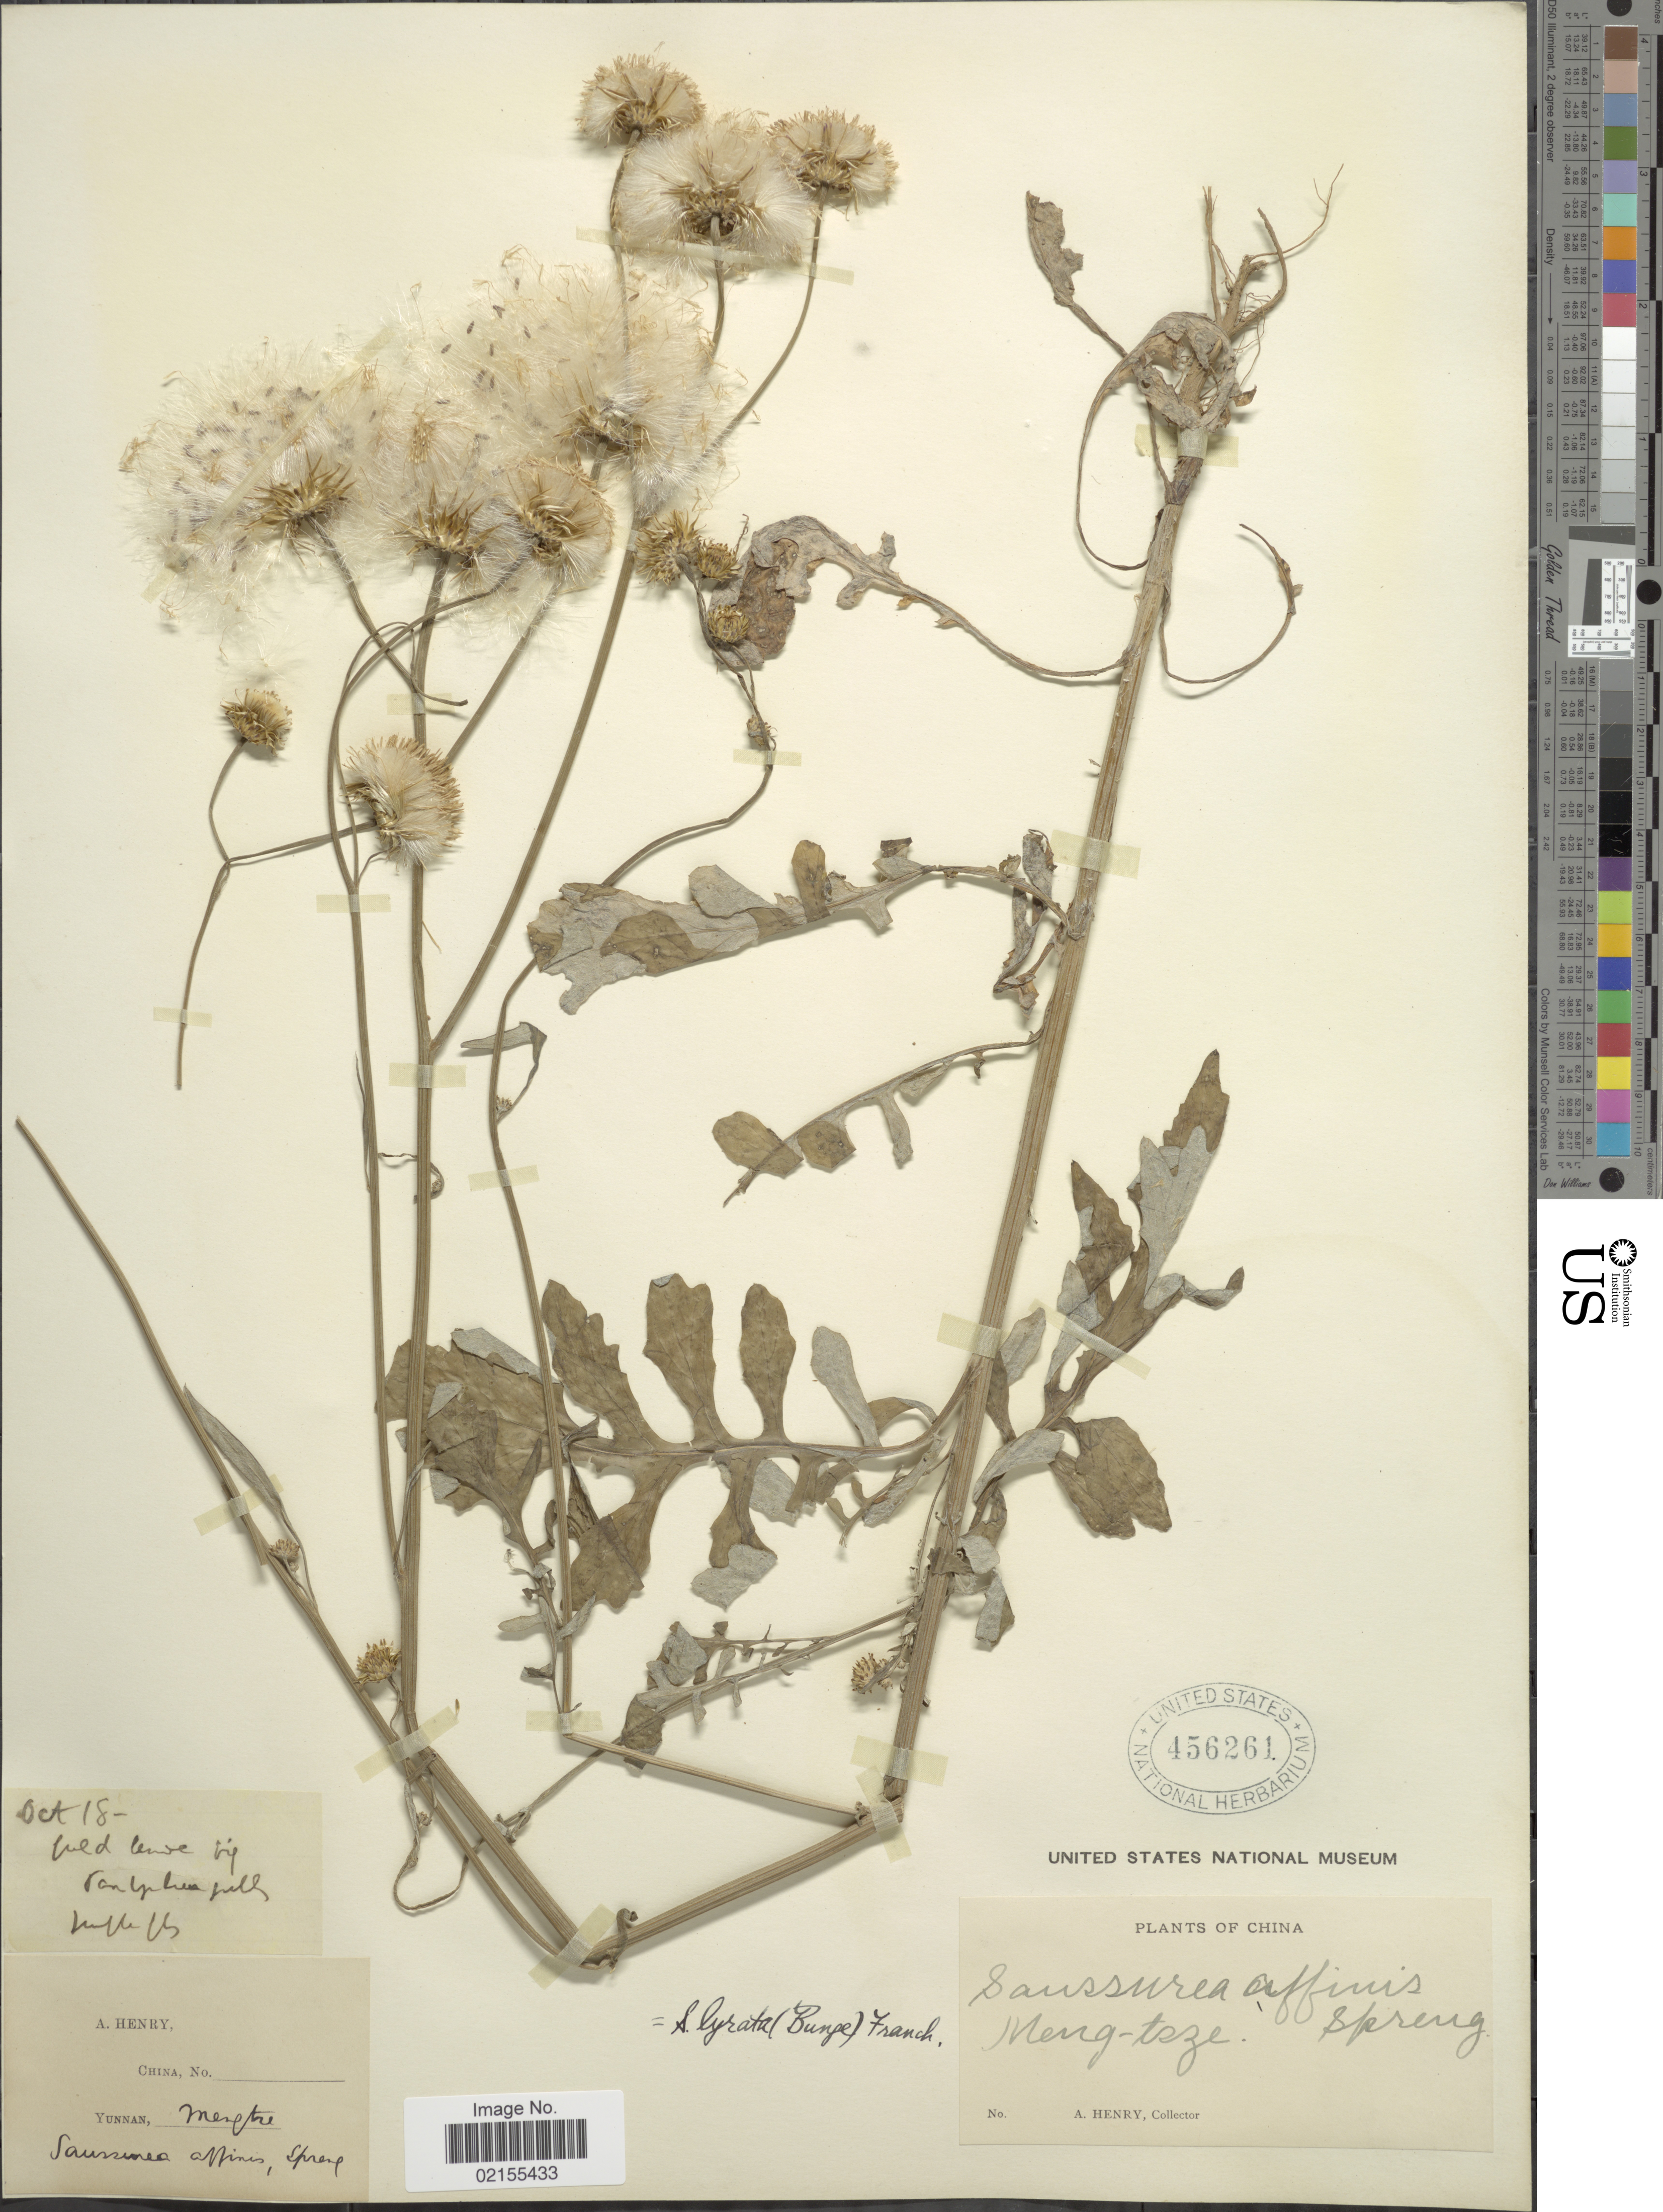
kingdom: Plantae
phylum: Tracheophyta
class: Magnoliopsida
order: Asterales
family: Asteraceae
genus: Hemistepta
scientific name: Hemistepta lyrata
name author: Bunge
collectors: A. Henry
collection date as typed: Transcribed d/m/y: /10/18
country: China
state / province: Yunnan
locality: Meng-tsze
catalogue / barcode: US 456261